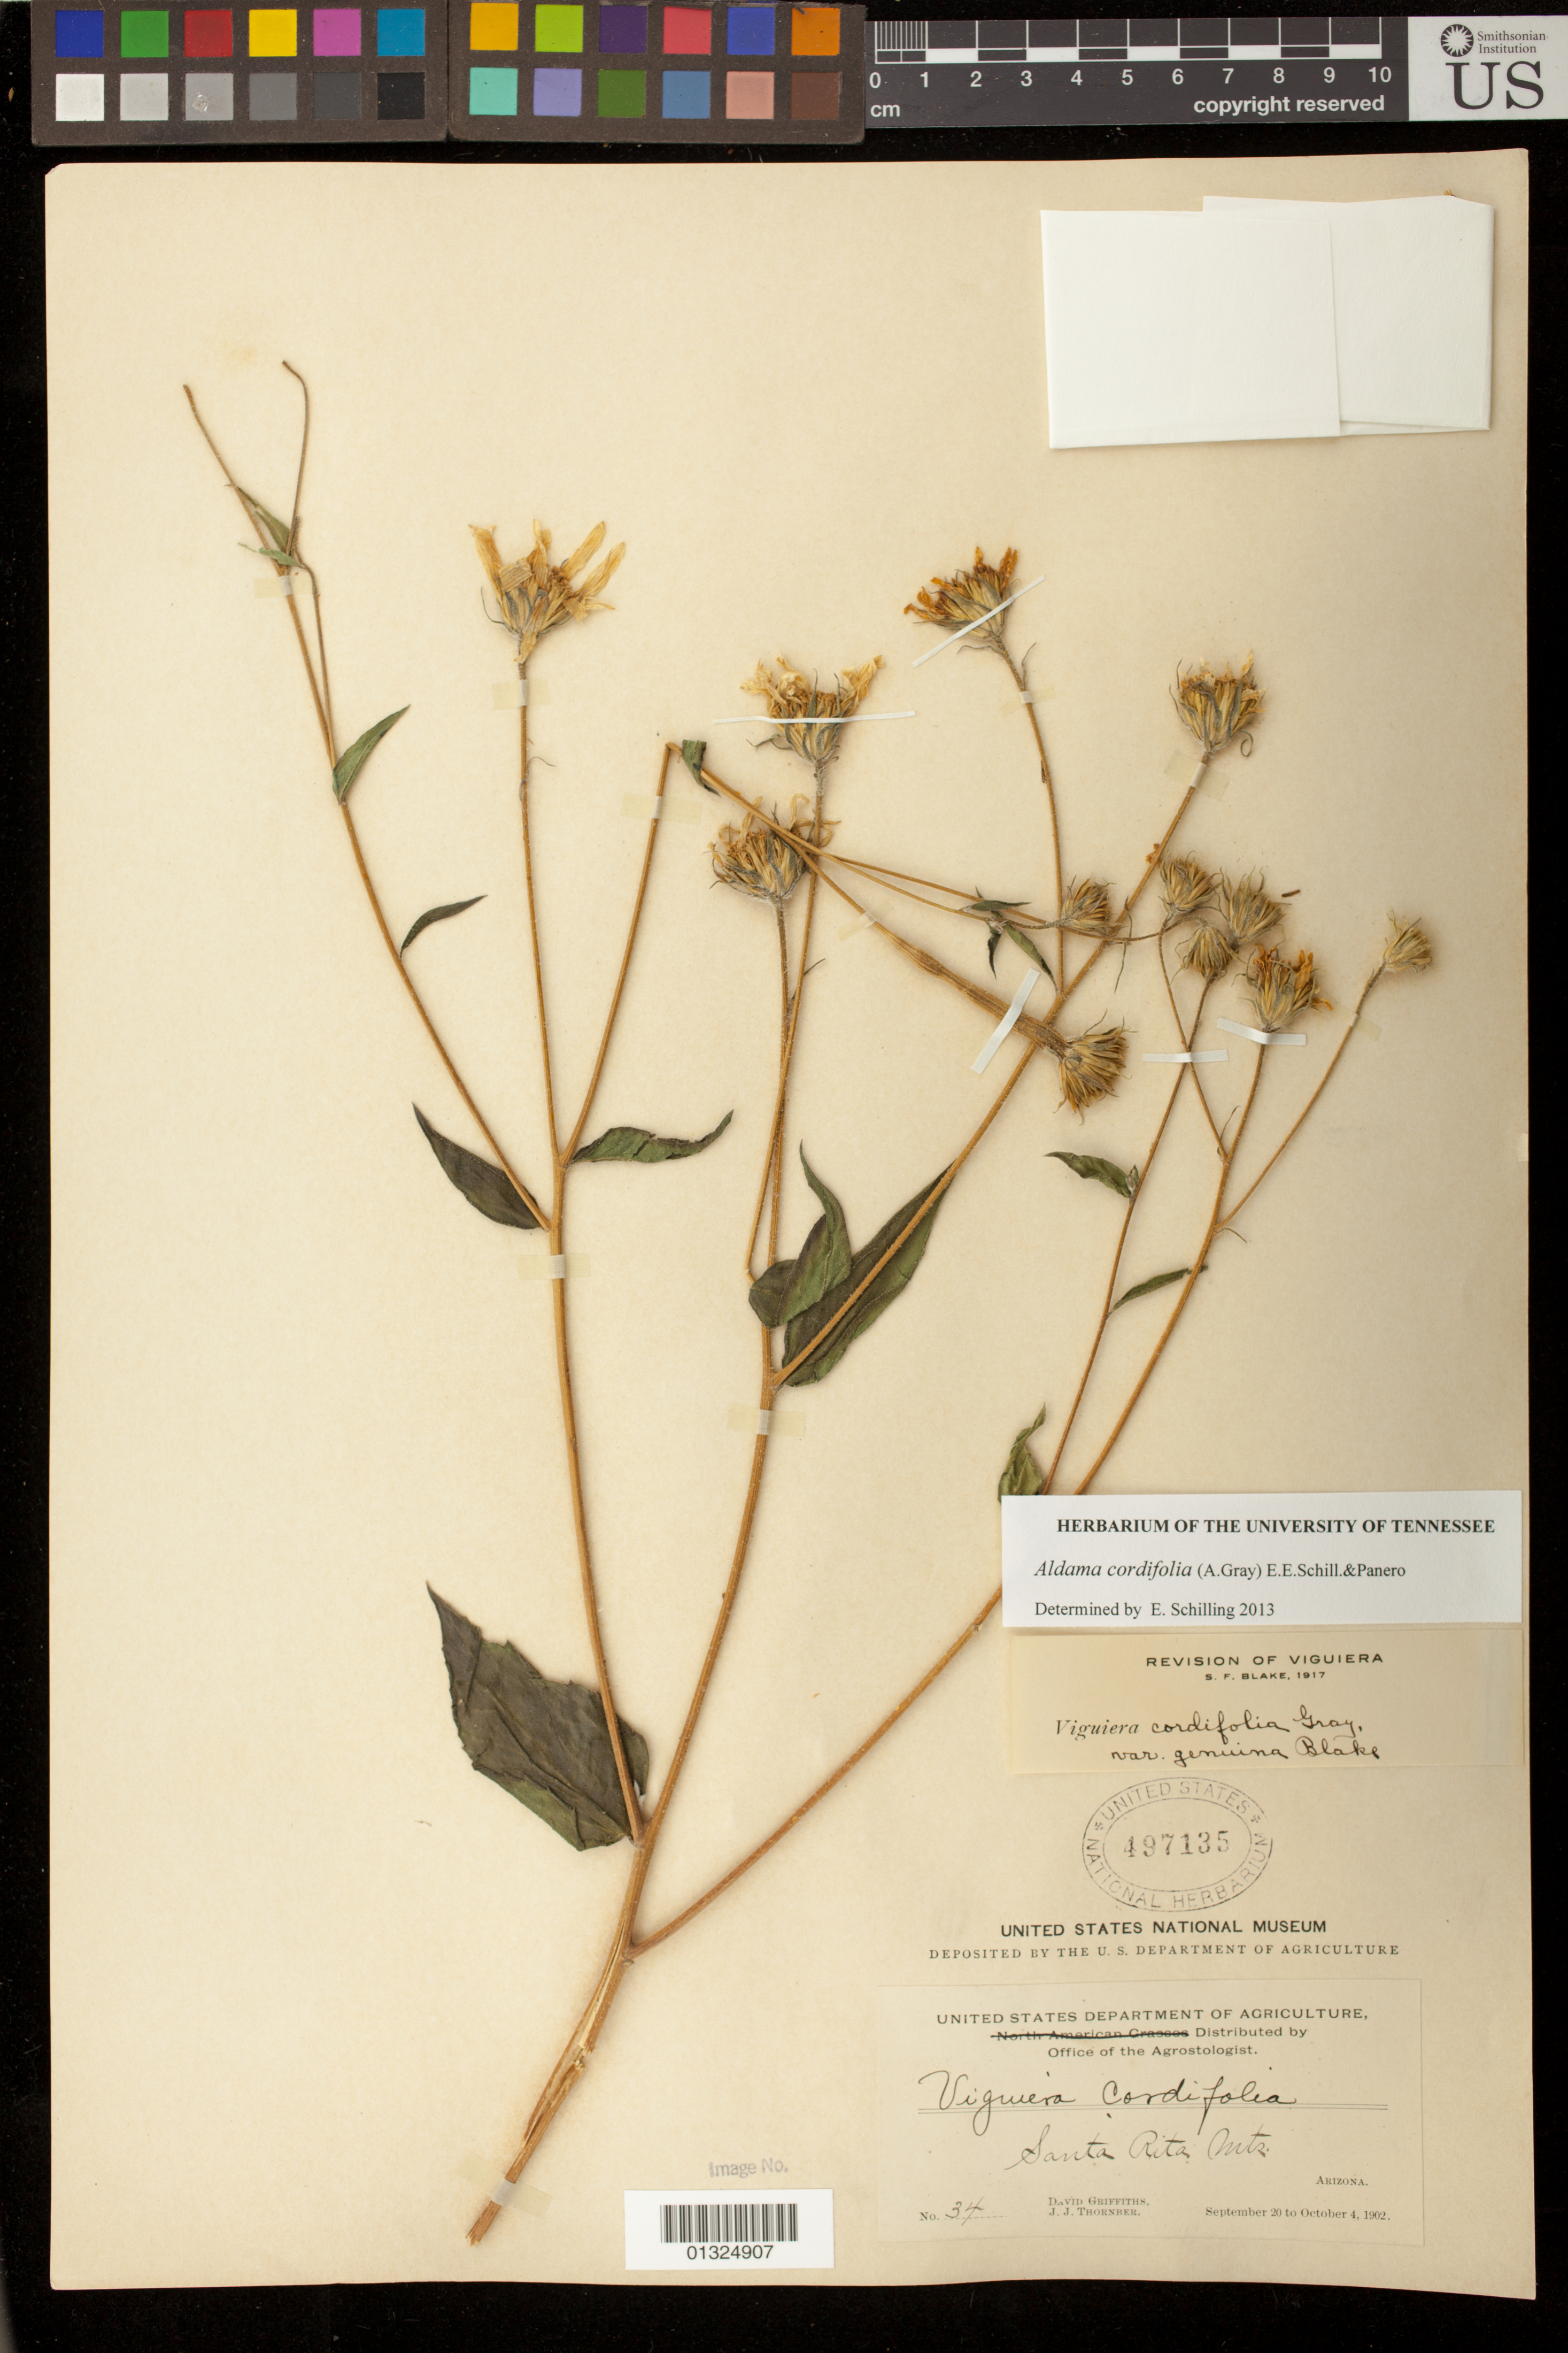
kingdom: Plantae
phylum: Tracheophyta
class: Magnoliopsida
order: Asterales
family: Asteraceae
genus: Aldama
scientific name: Aldama cordifolia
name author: (A. Gray) E.E. Schill. & Panero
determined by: Schilling, E. E.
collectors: D. Griffiths & J. Thornber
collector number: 34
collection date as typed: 20 Sep 1902 to 04 Oct 1902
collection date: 1902-09-20/1902-10-04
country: United States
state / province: Arizona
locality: Santa Rita Mts.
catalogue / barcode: US 497135